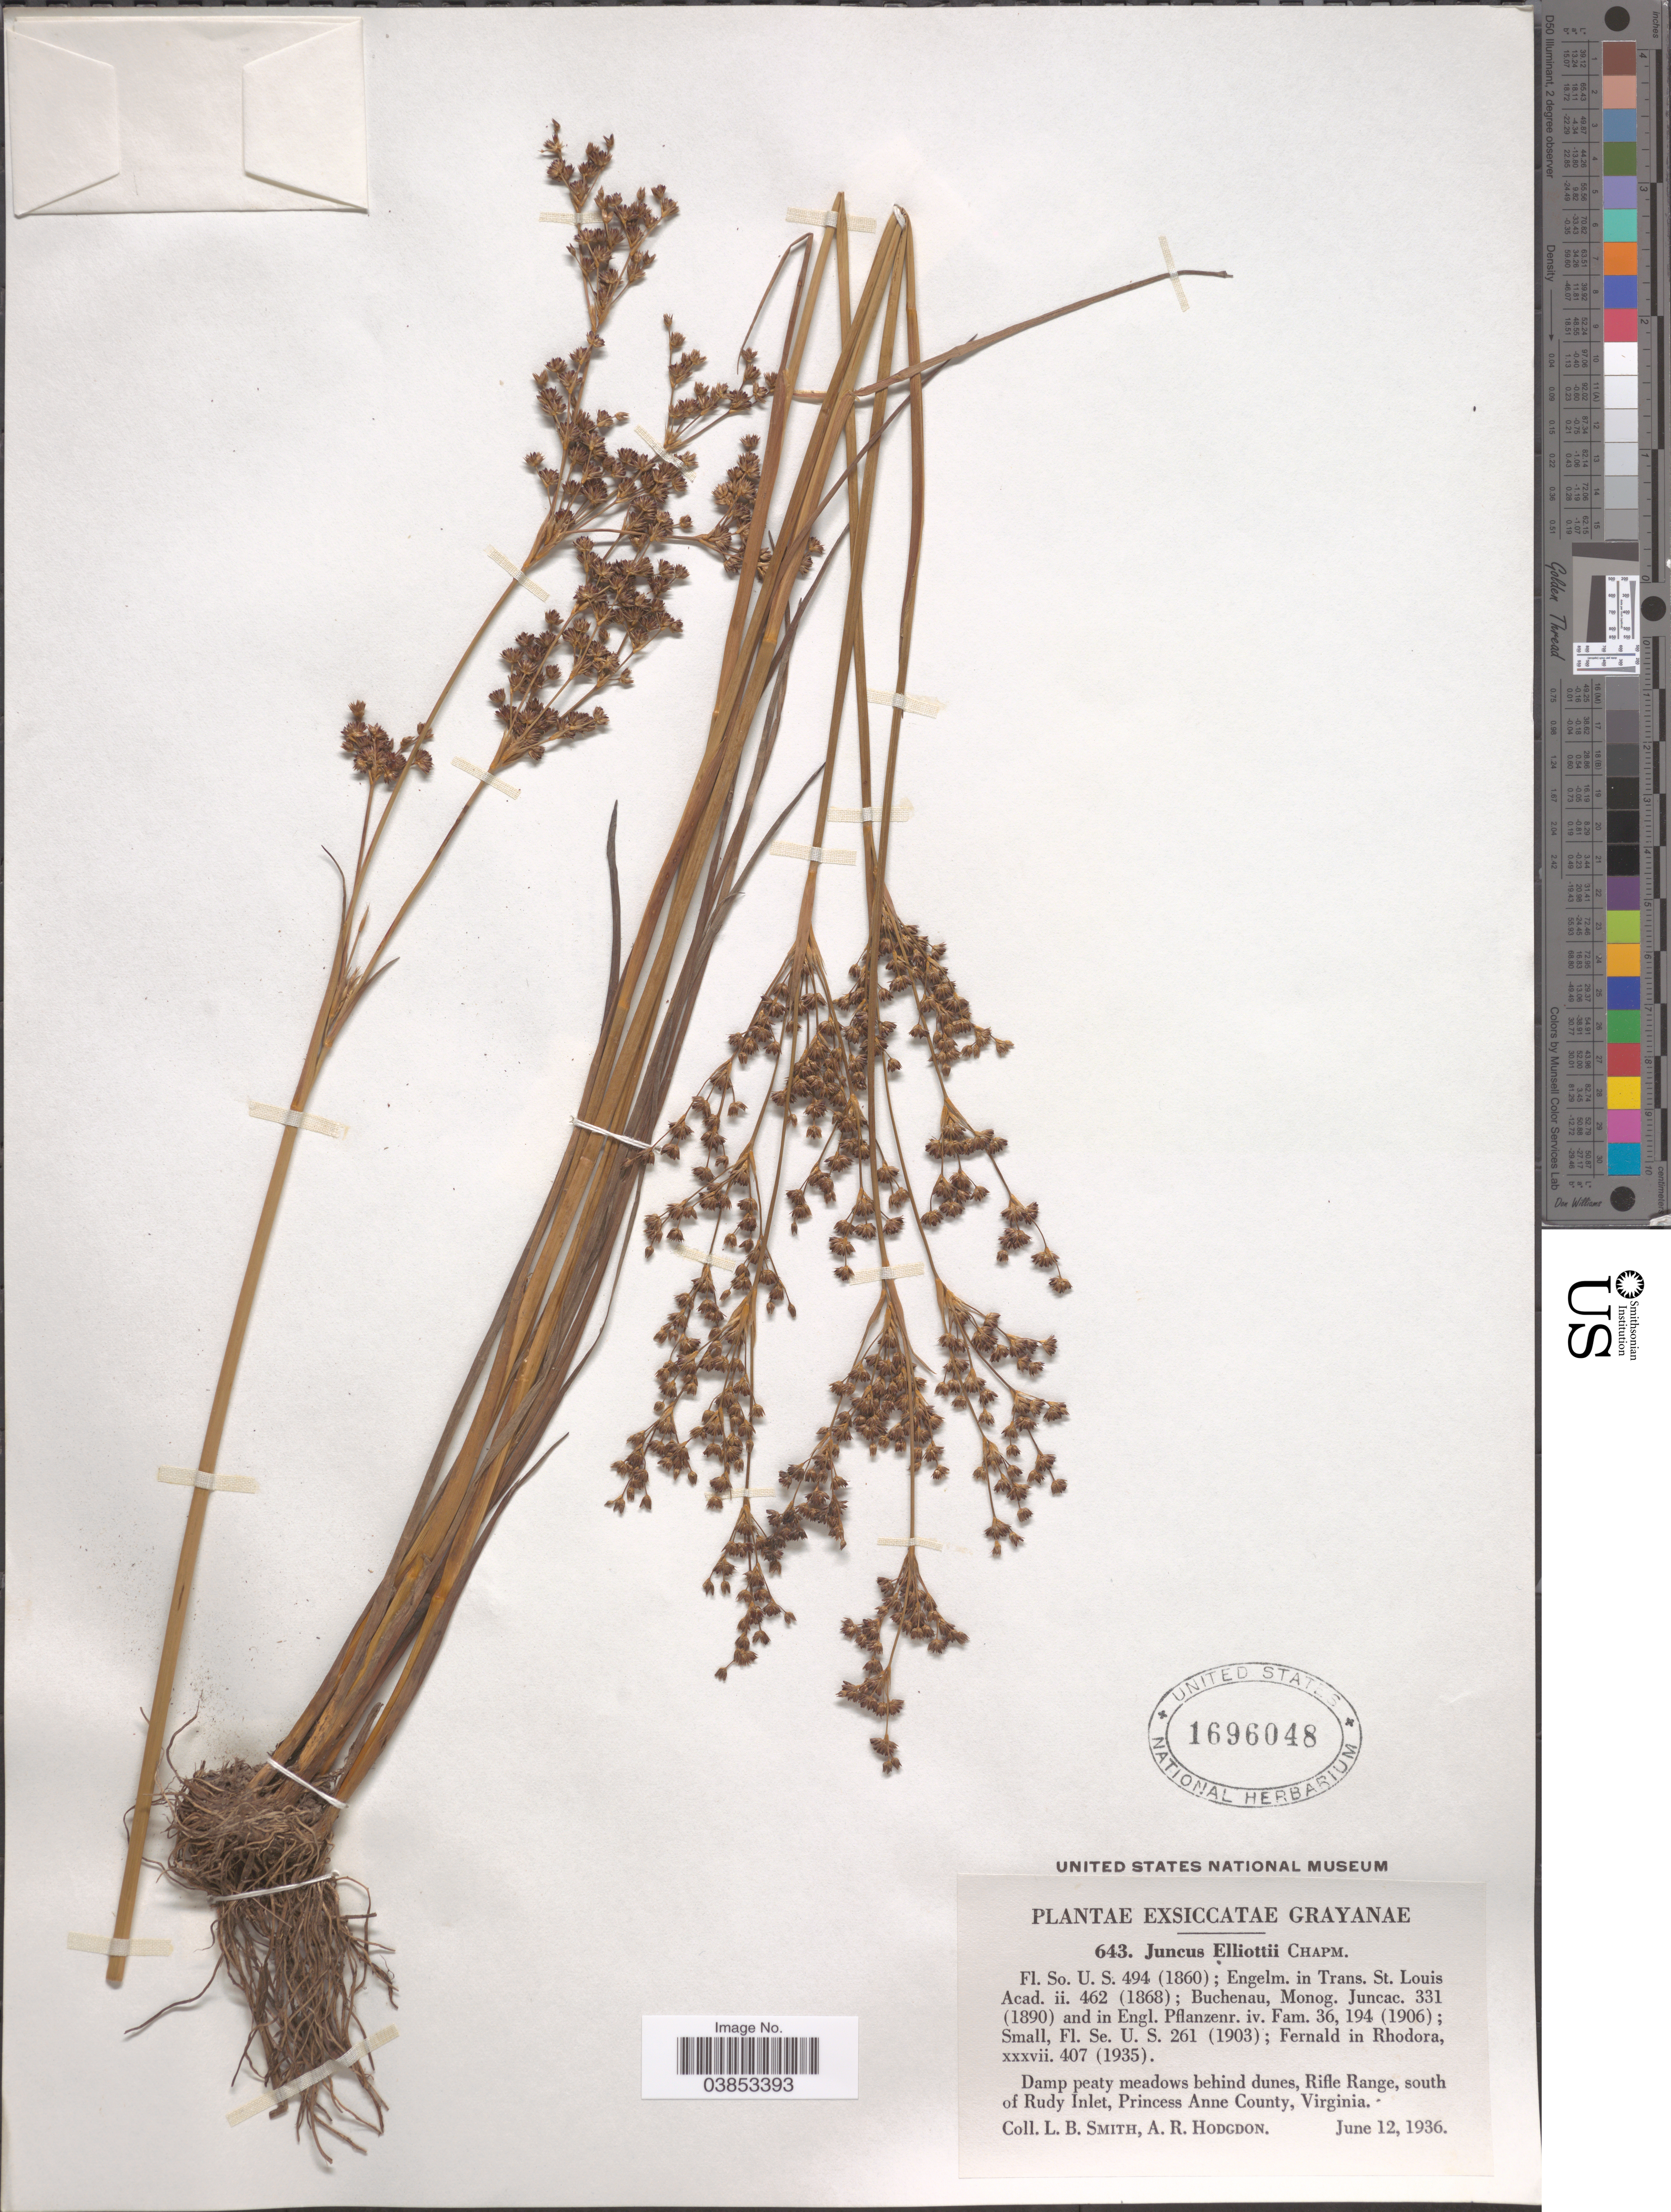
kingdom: Plantae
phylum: Tracheophyta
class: Liliopsida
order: Poales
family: Juncaceae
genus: Juncus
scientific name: Juncus elliottii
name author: Chapm.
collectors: L. Smith & A. R. Hodgdon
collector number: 643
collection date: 1936-06-12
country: United States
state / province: Virginia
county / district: City of Virginia Beach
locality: Rifle Range, south of Rudy Inlet, Princess Anne County.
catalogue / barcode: US 1696048